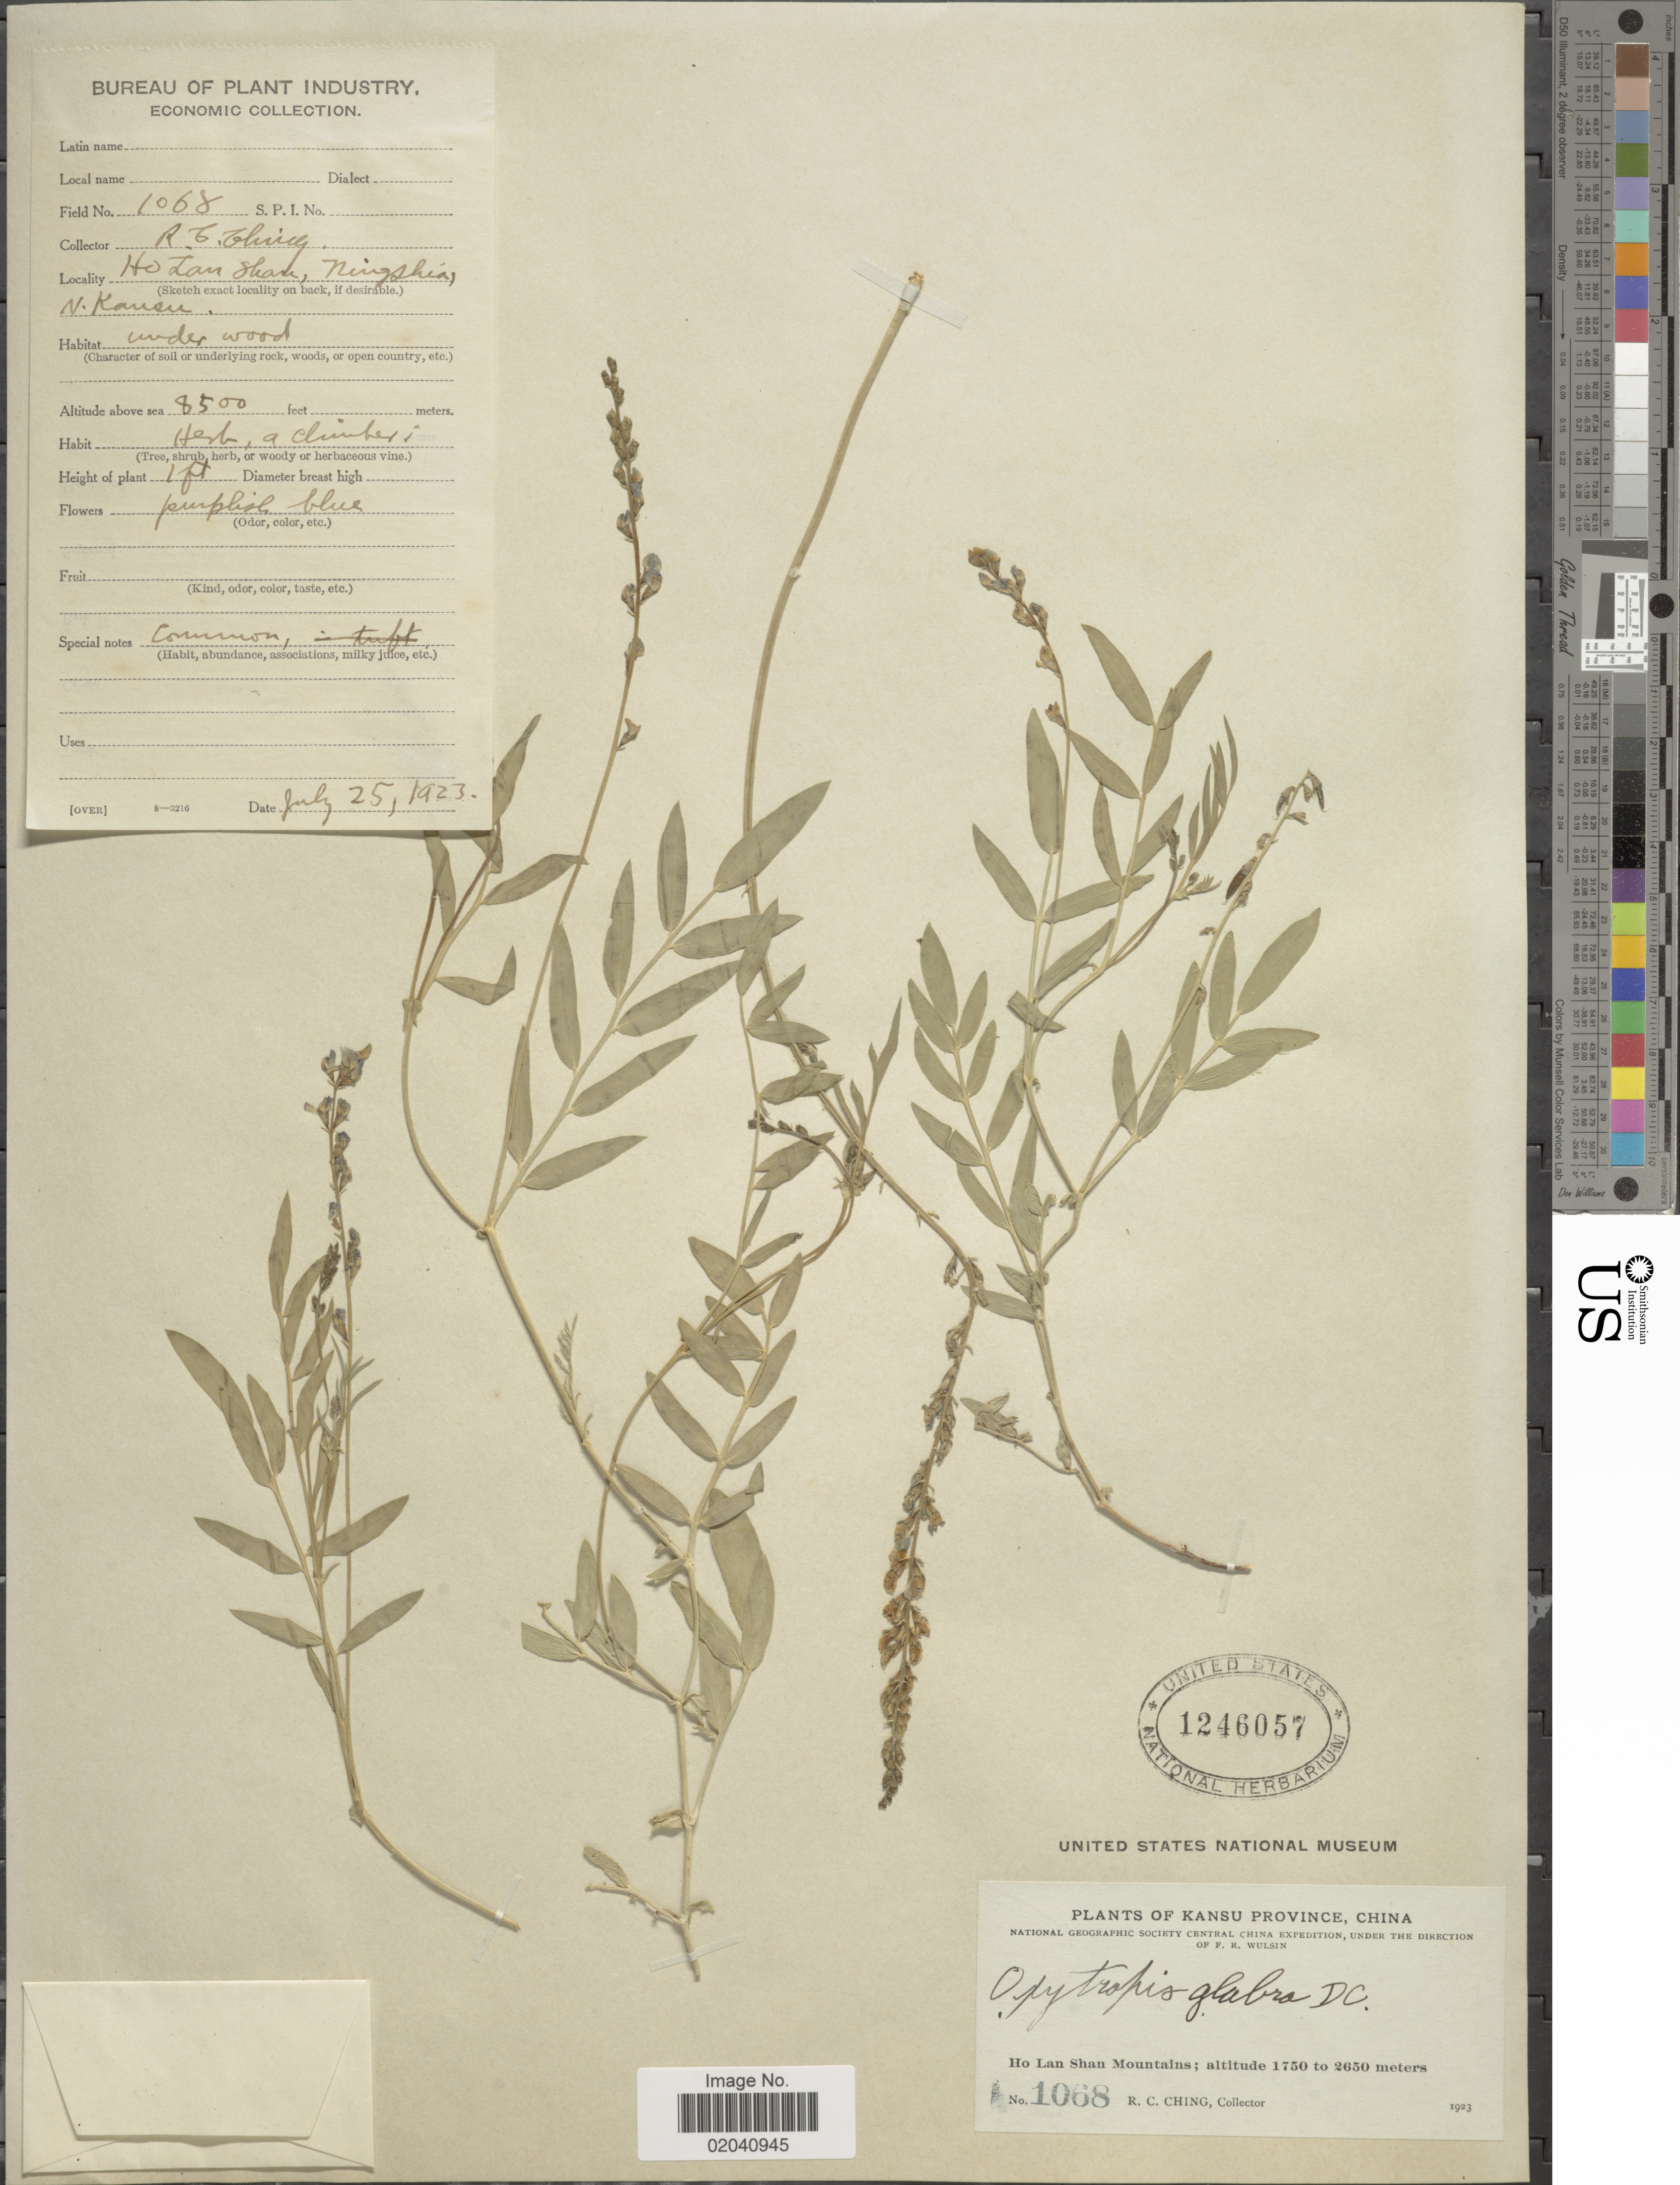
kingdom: Plantae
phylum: Tracheophyta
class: Magnoliopsida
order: Fabales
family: Fabaceae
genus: Oxytropis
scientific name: Oxytropis glabra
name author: DC.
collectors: R. C. Ching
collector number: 1068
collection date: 1923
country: China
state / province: Gansu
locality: Ho Lan Shan Mountains, Ningshia, N. Kansu, under wood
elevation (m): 2591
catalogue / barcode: US 1246057